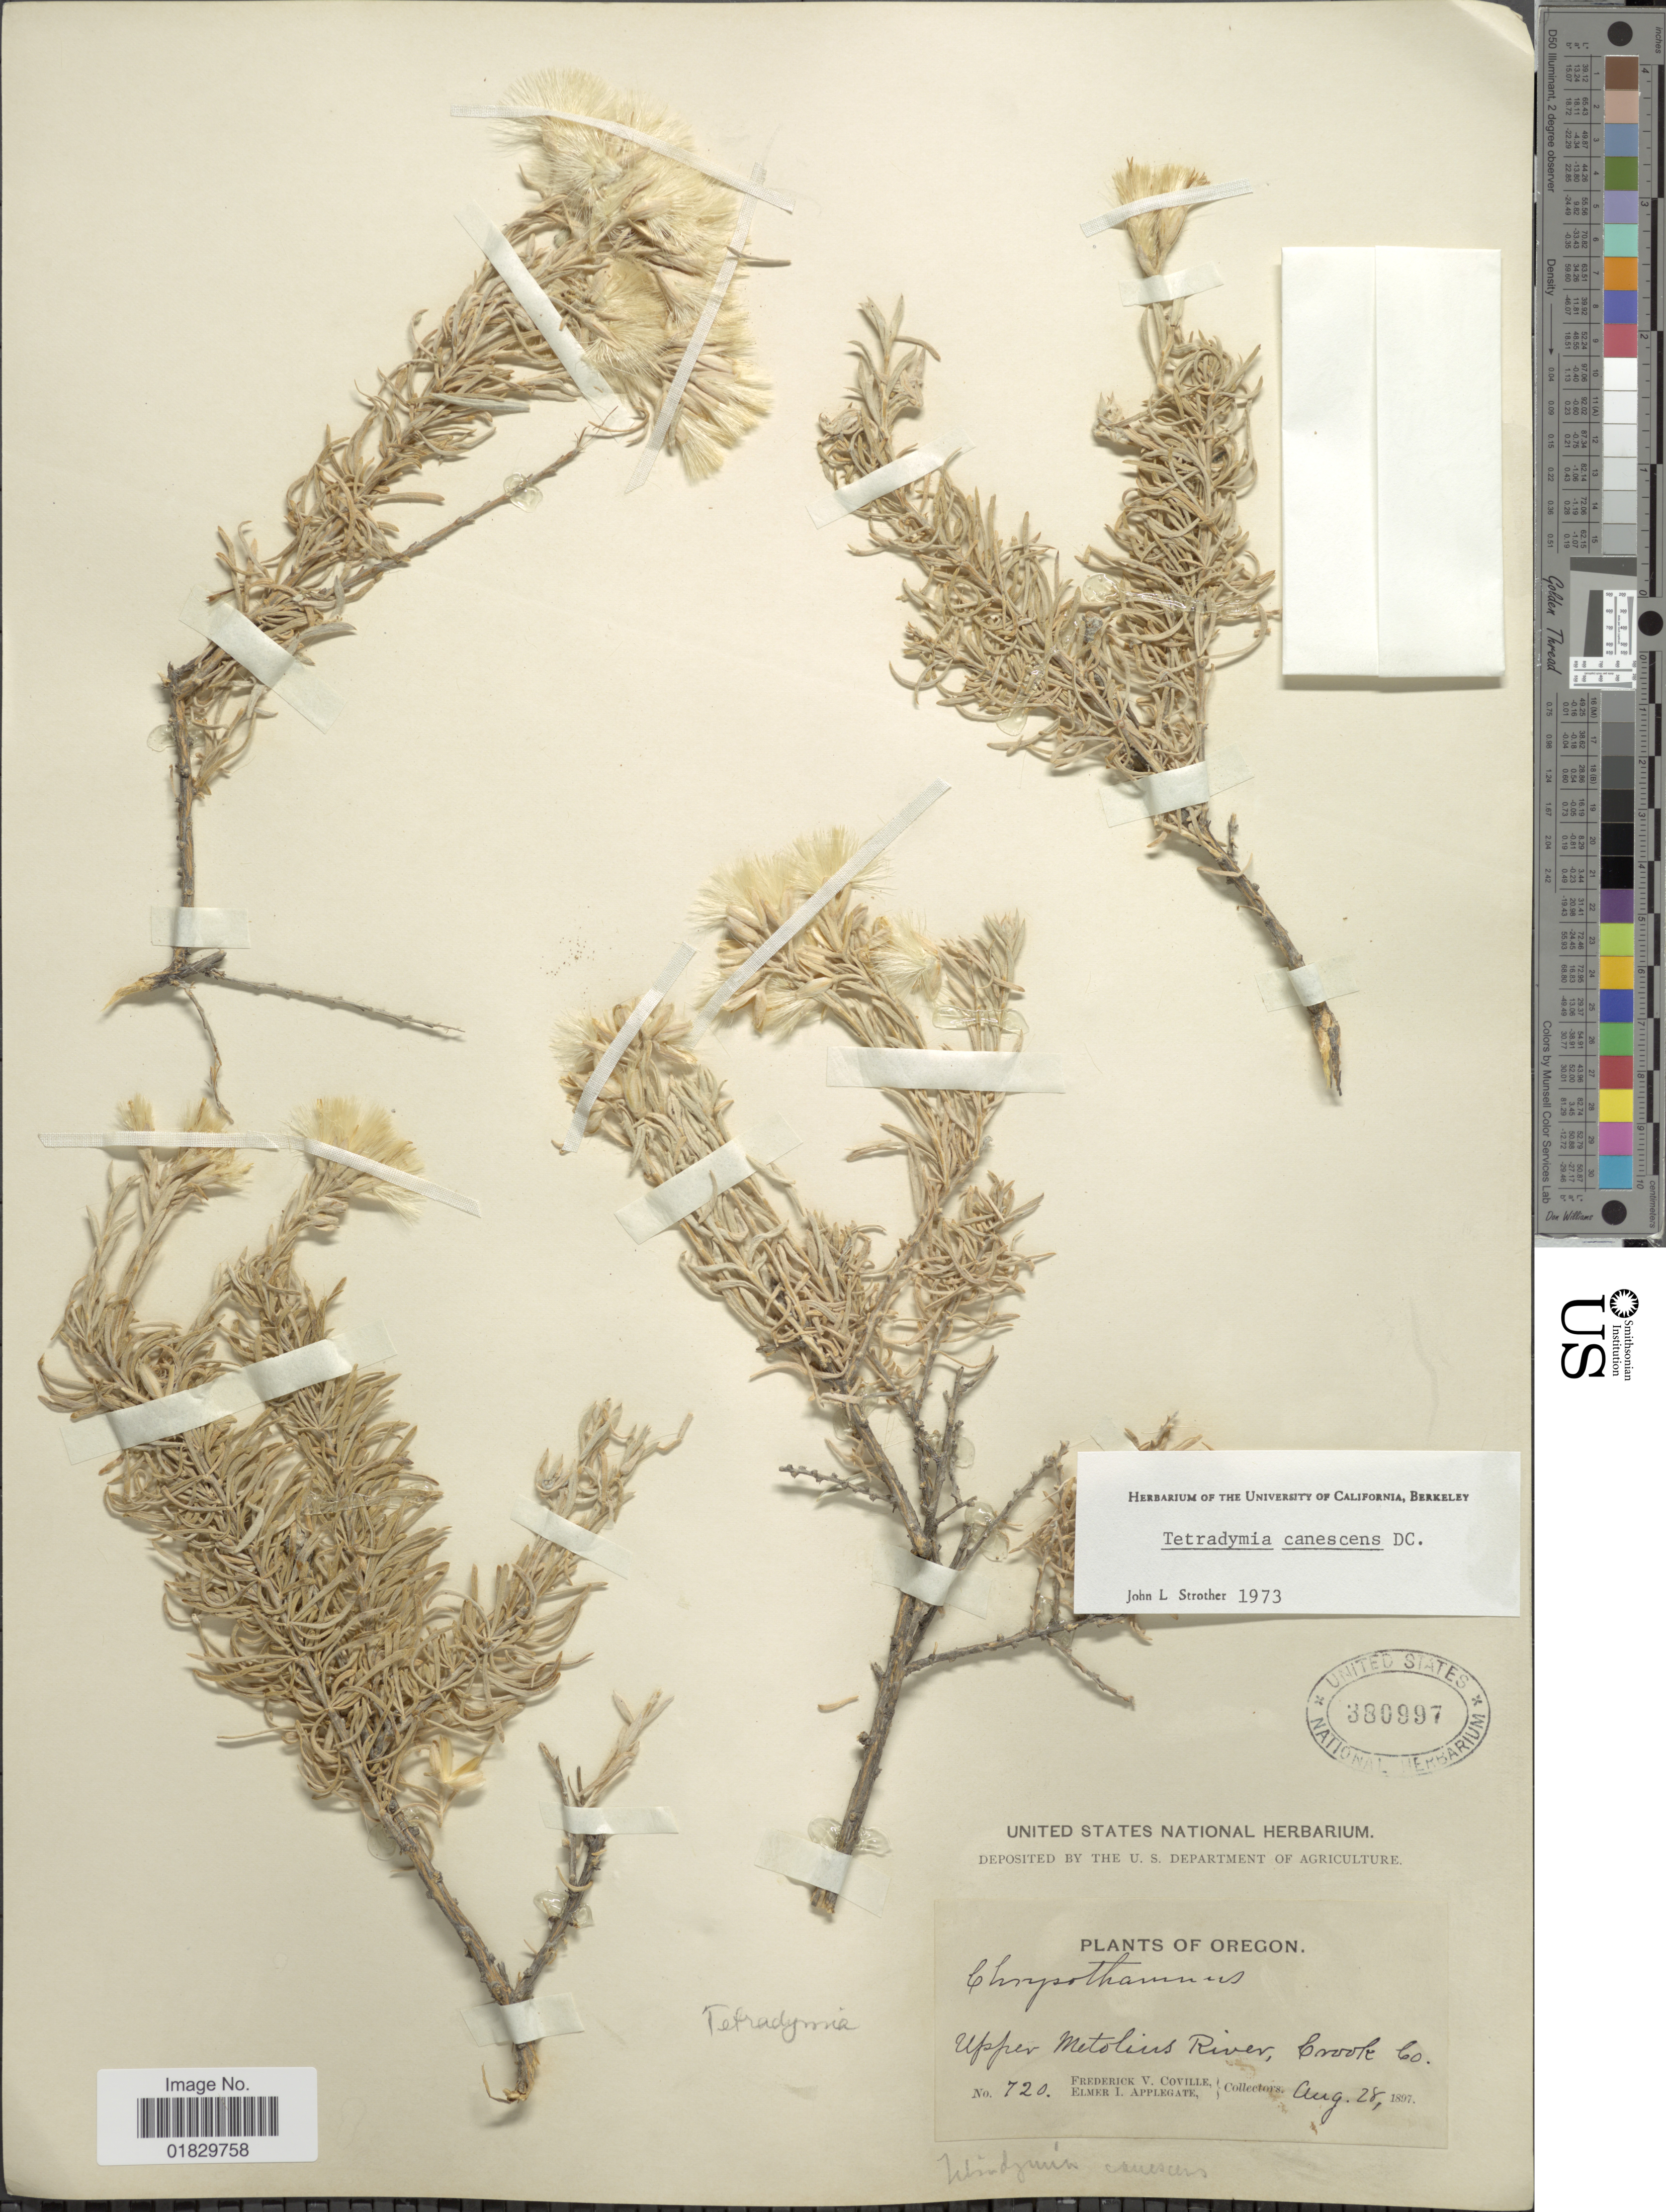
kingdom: Plantae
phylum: Tracheophyta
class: Magnoliopsida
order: Asterales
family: Asteraceae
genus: Tetradymia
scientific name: Tetradymia canescens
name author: DC.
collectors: F. V. Coville & E. I. Applegate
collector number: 720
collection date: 1897-08-28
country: United States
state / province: Oregon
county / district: Crook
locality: Upper Metolins River, Crook Co.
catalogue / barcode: US 380997